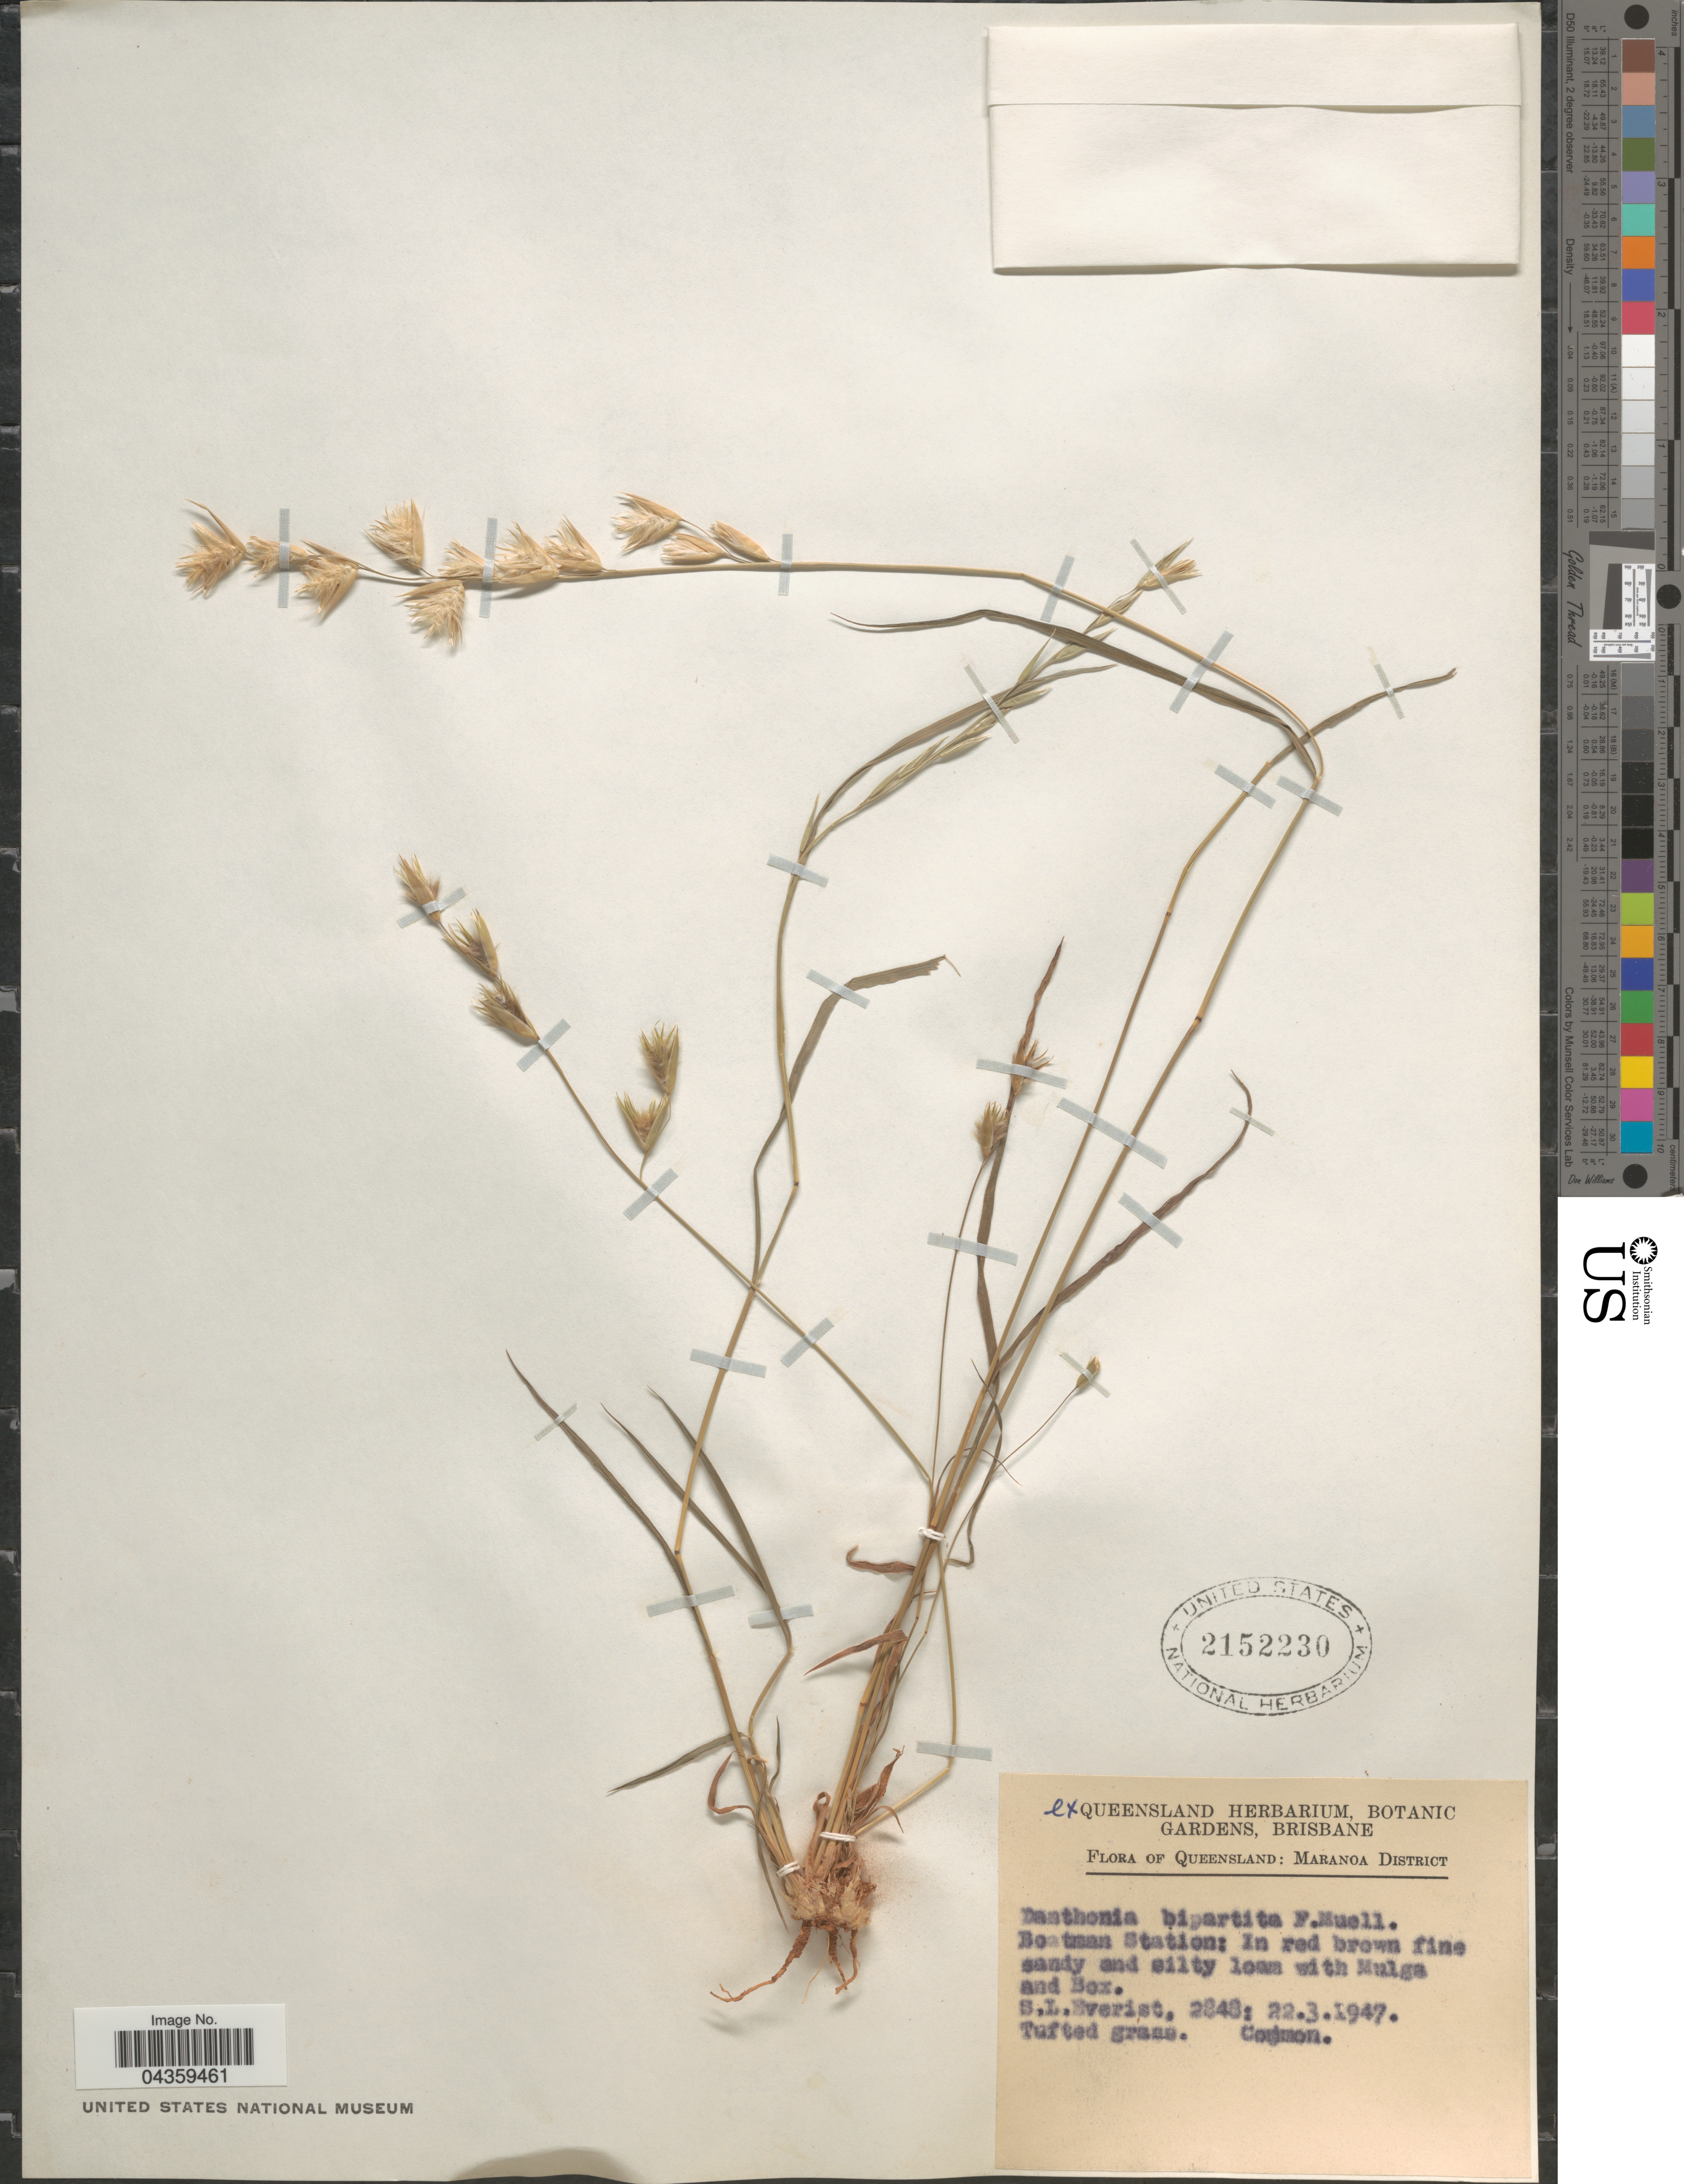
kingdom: Plantae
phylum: Tracheophyta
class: Liliopsida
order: Poales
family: Poaceae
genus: Monachather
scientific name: Monachather paradoxus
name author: Steud.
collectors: S. Everist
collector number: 2848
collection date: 1947-03-22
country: Australia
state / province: Queensland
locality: Maranoa District. Boatman Station.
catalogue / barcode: US 2152230